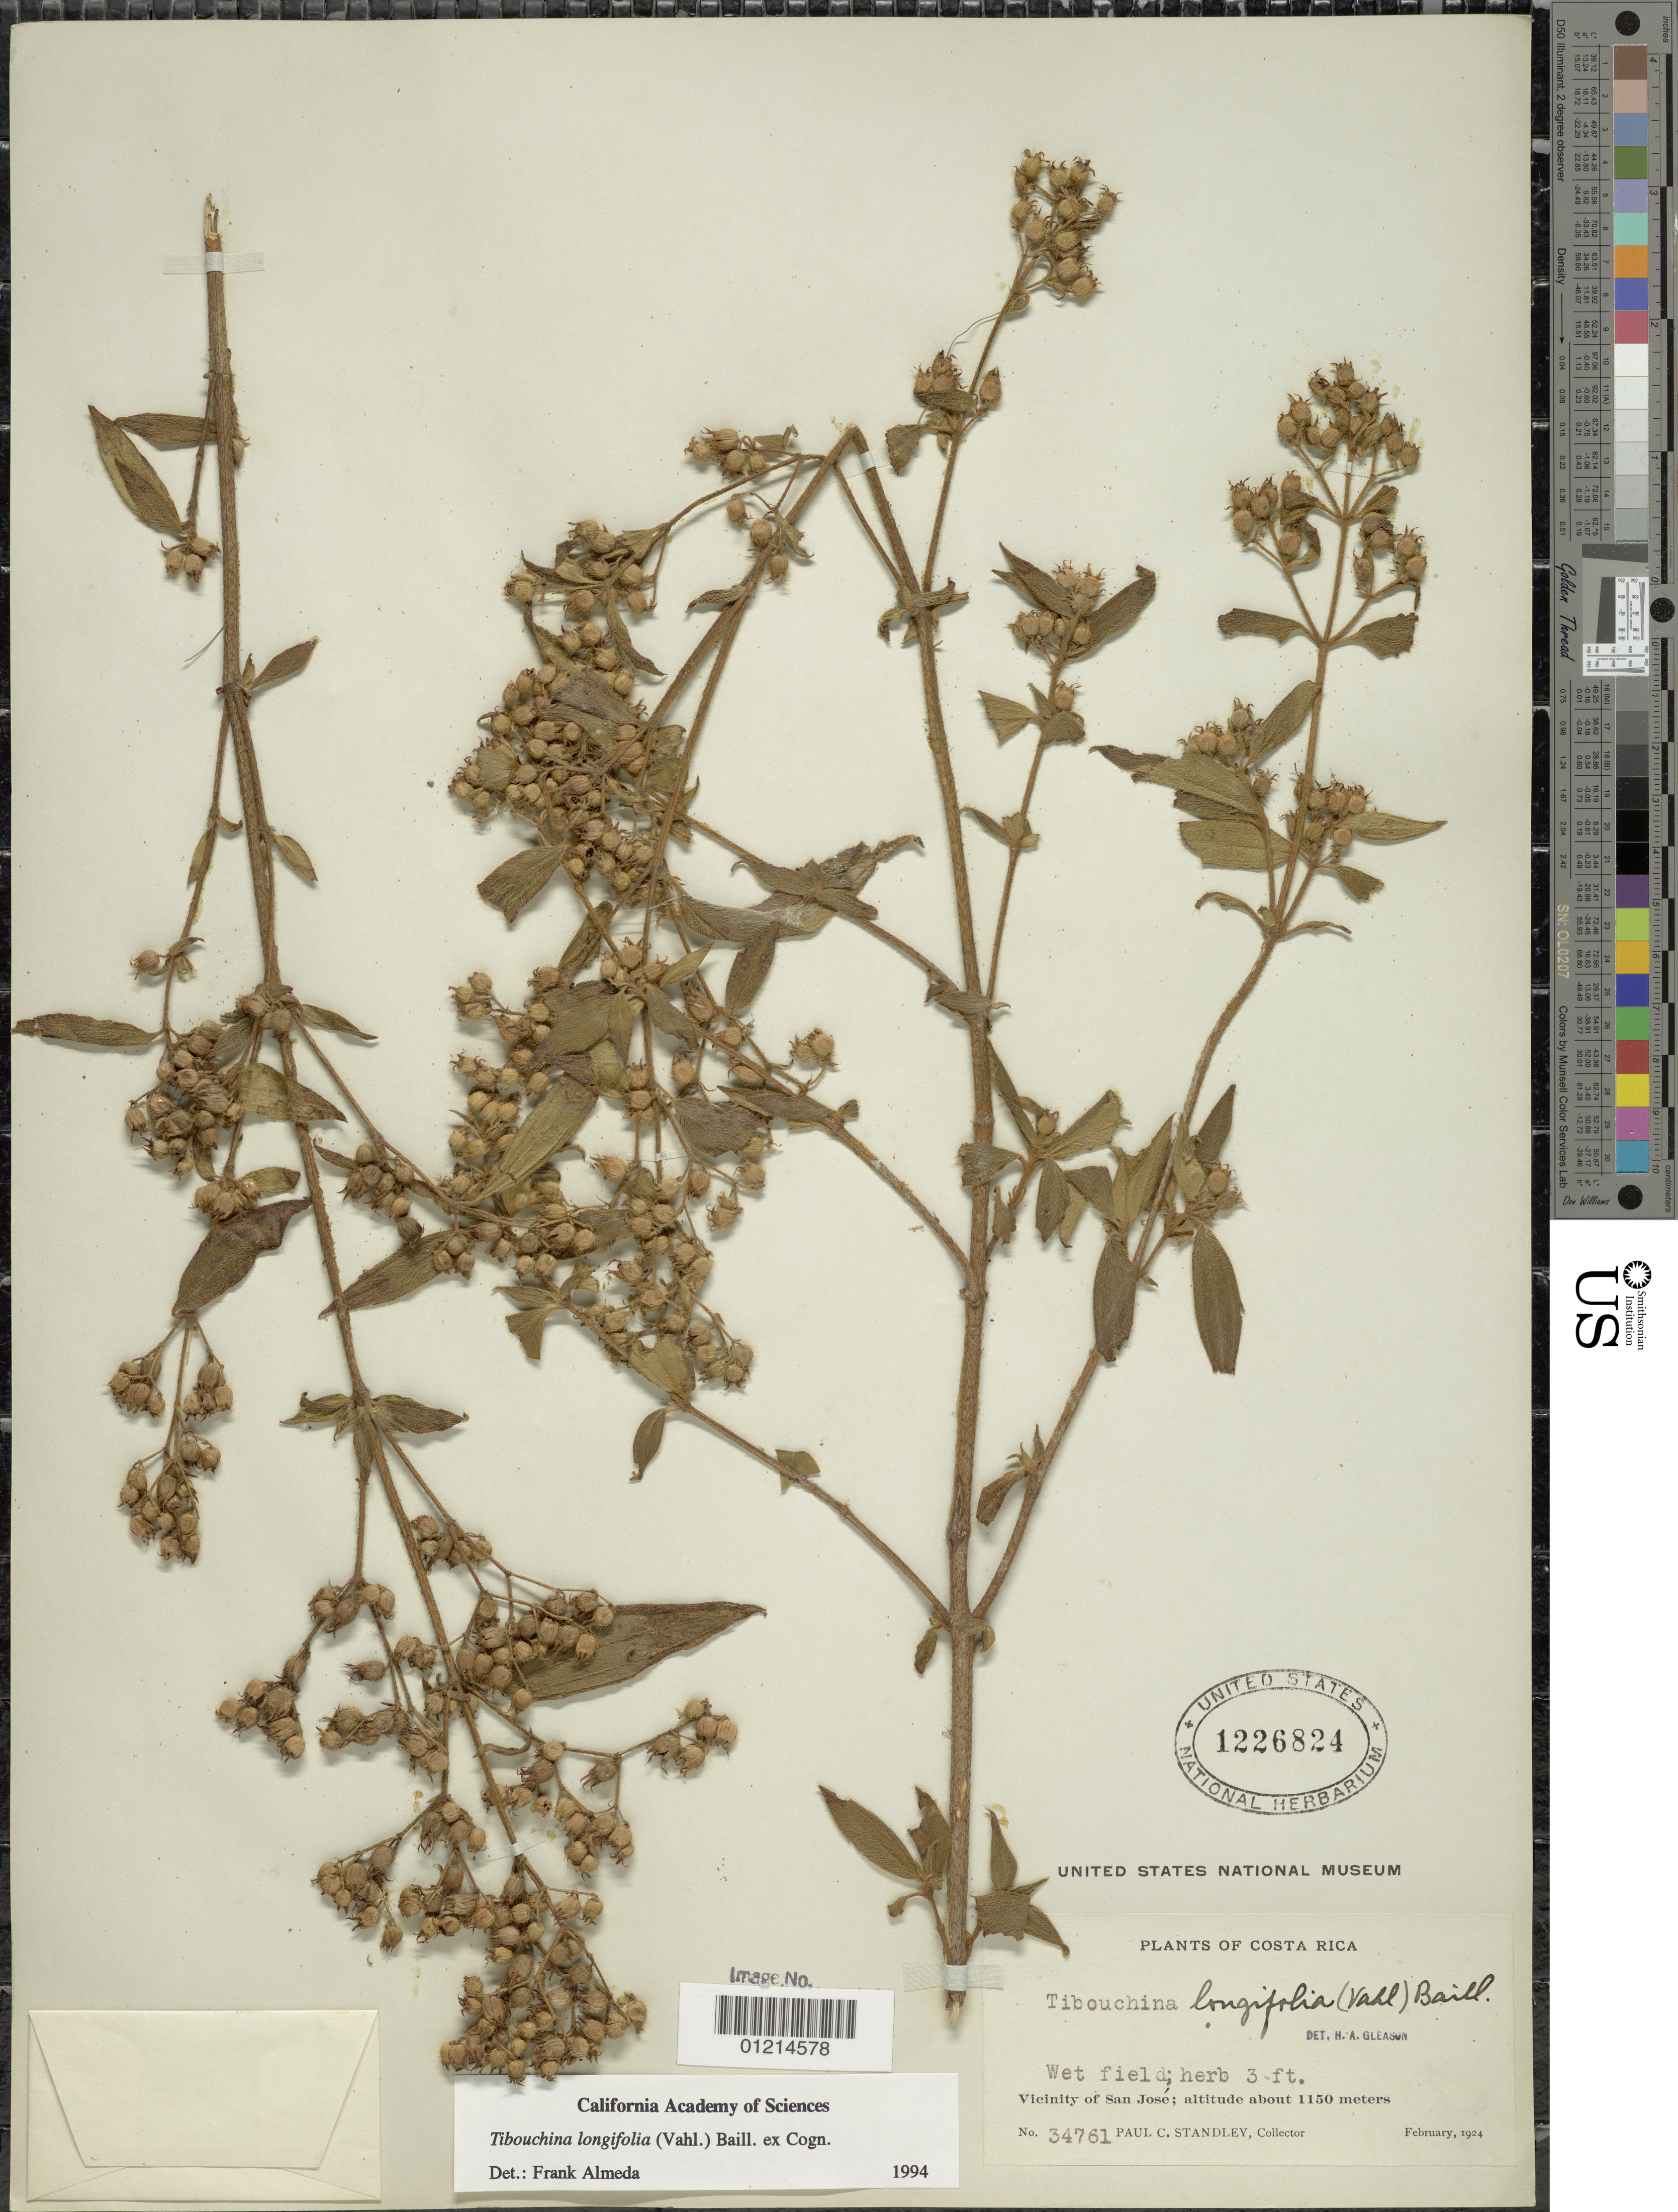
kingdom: Plantae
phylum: Tracheophyta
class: Magnoliopsida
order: Myrtales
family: Melastomataceae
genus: Chaetogastra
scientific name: Chaetogastra longifolia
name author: (Vahl) DC.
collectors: P. C. Standley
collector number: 34761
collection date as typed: Feb 1924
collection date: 1924-02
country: Costa Rica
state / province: San José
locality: vicinity of San José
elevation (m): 1150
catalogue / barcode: US 1226824